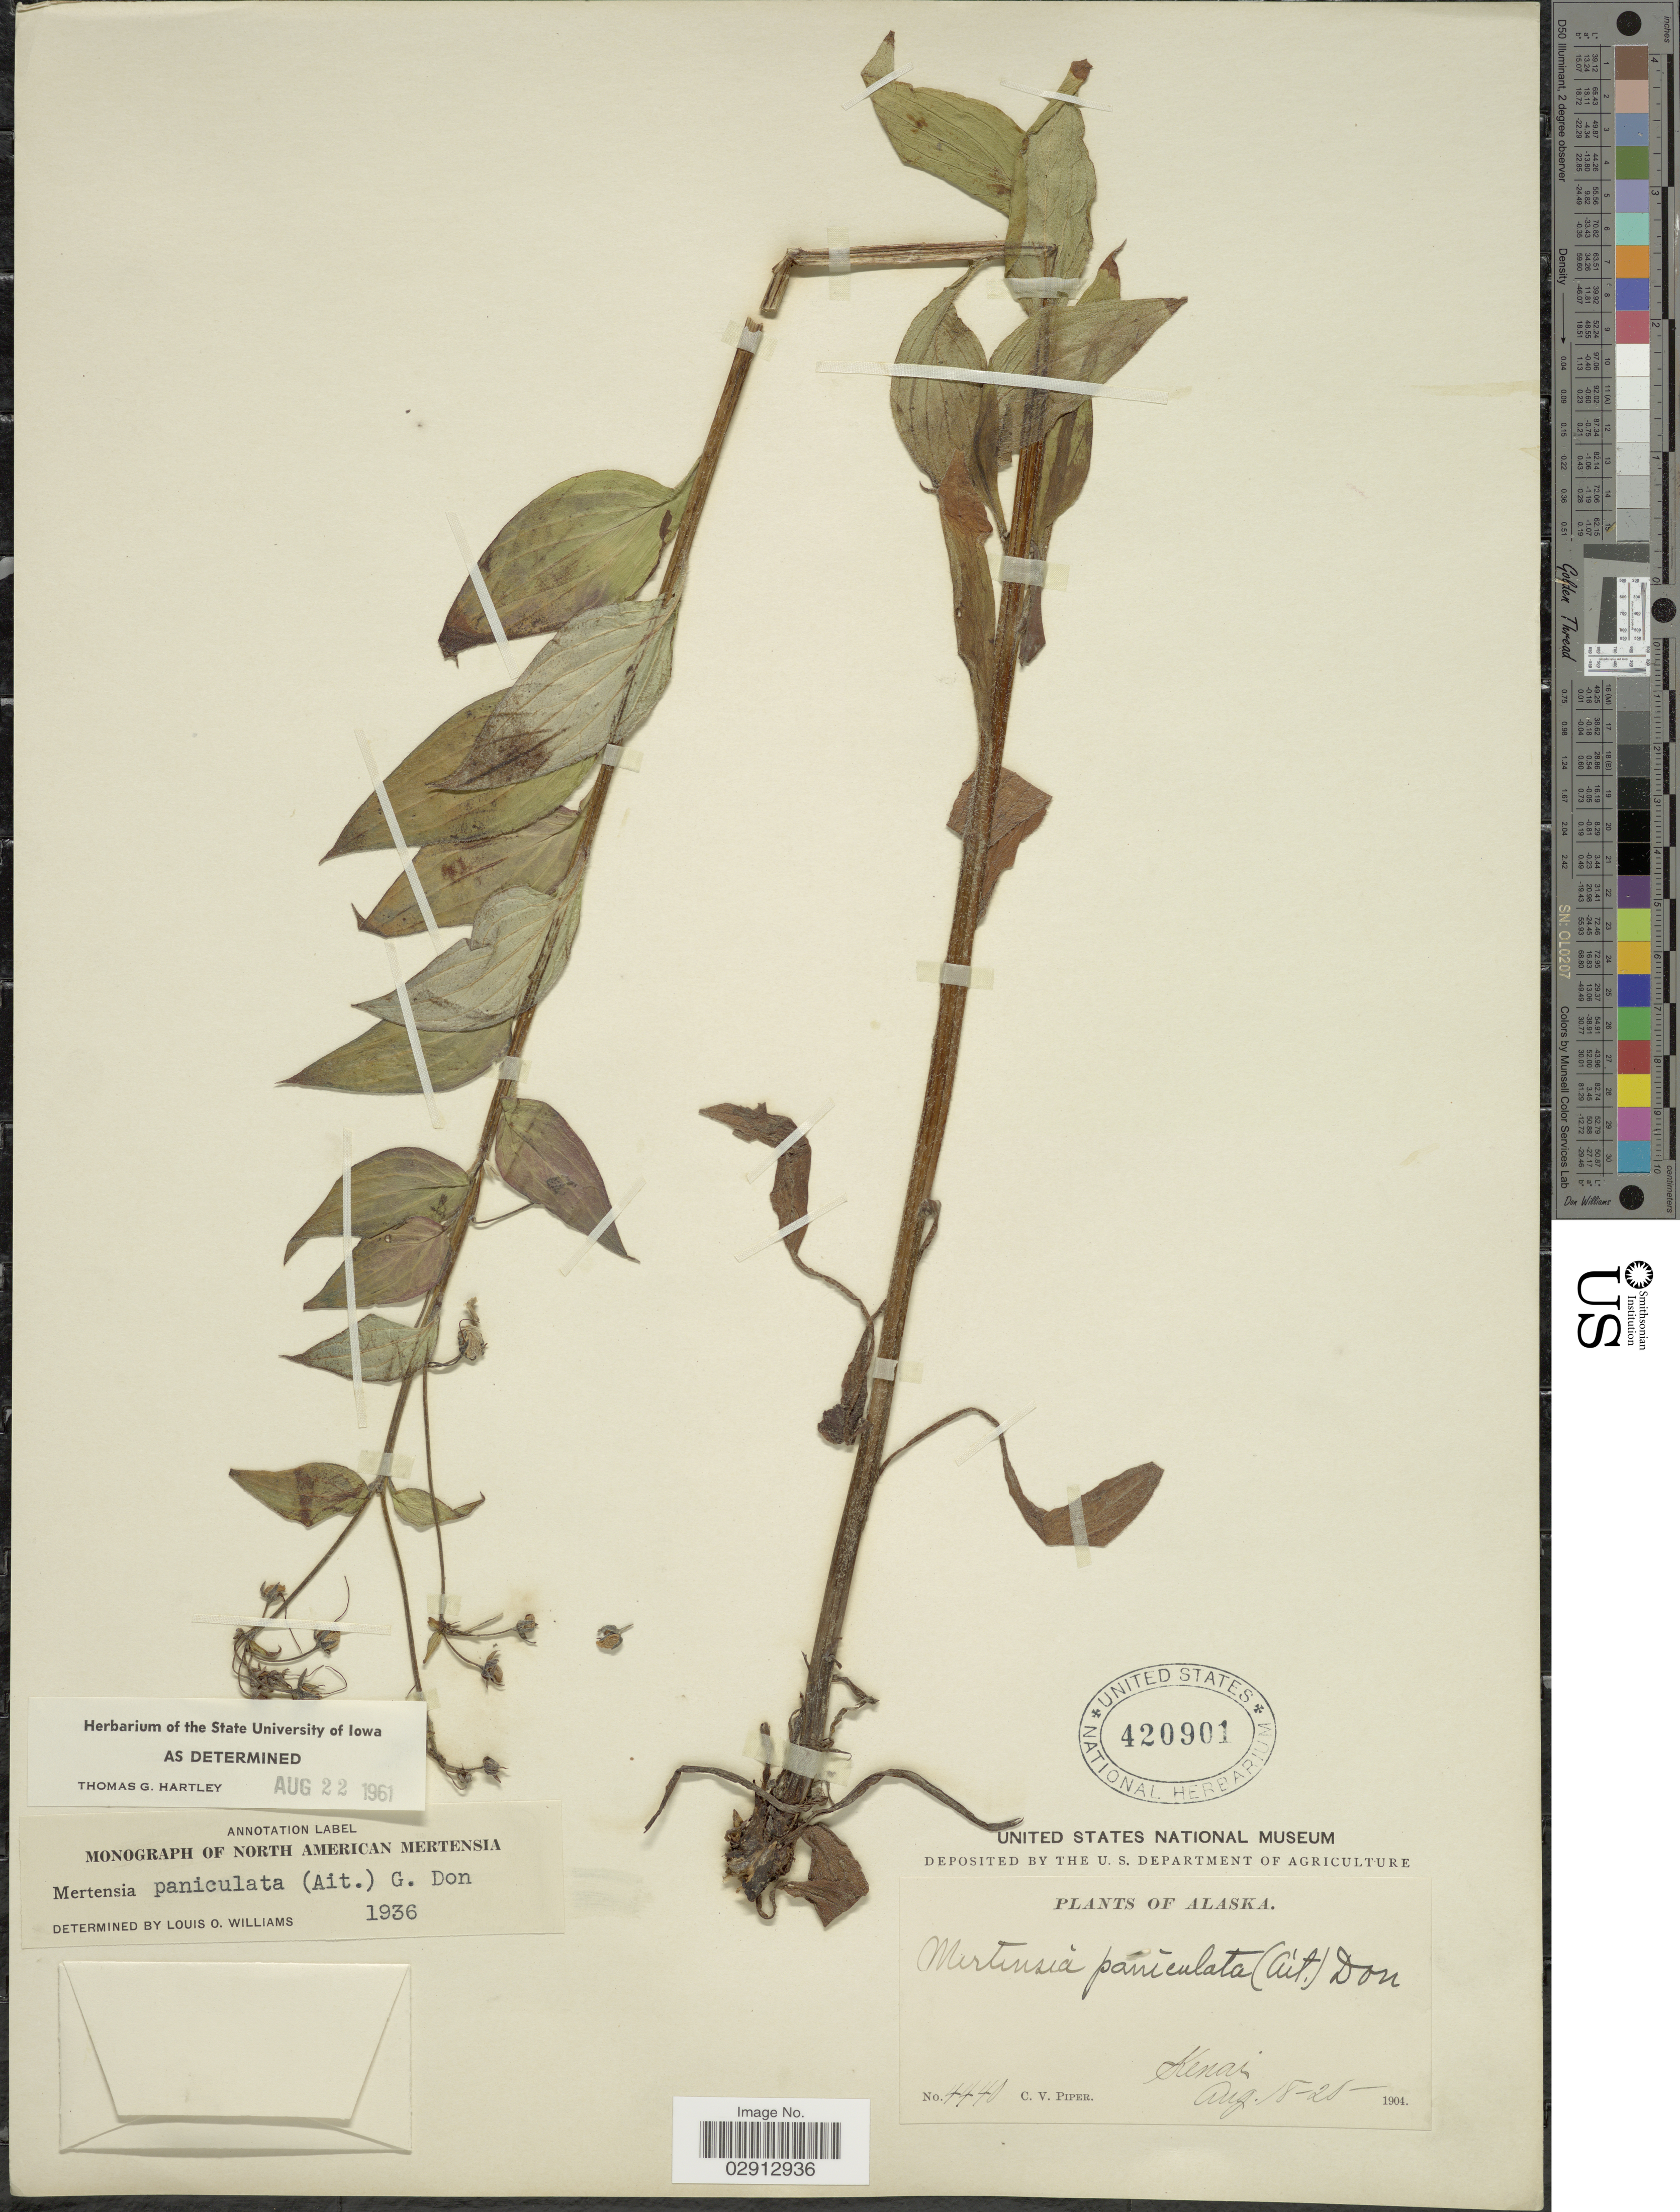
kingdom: Plantae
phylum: Tracheophyta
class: Magnoliopsida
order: Boraginales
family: Boraginaceae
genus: Mertensia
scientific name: Mertensia paniculata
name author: (Aiton) G. Don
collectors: C. V. Piper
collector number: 4440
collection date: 1904-08-18/1904-08-20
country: United States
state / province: Alaska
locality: Kenai.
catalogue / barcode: US 420901